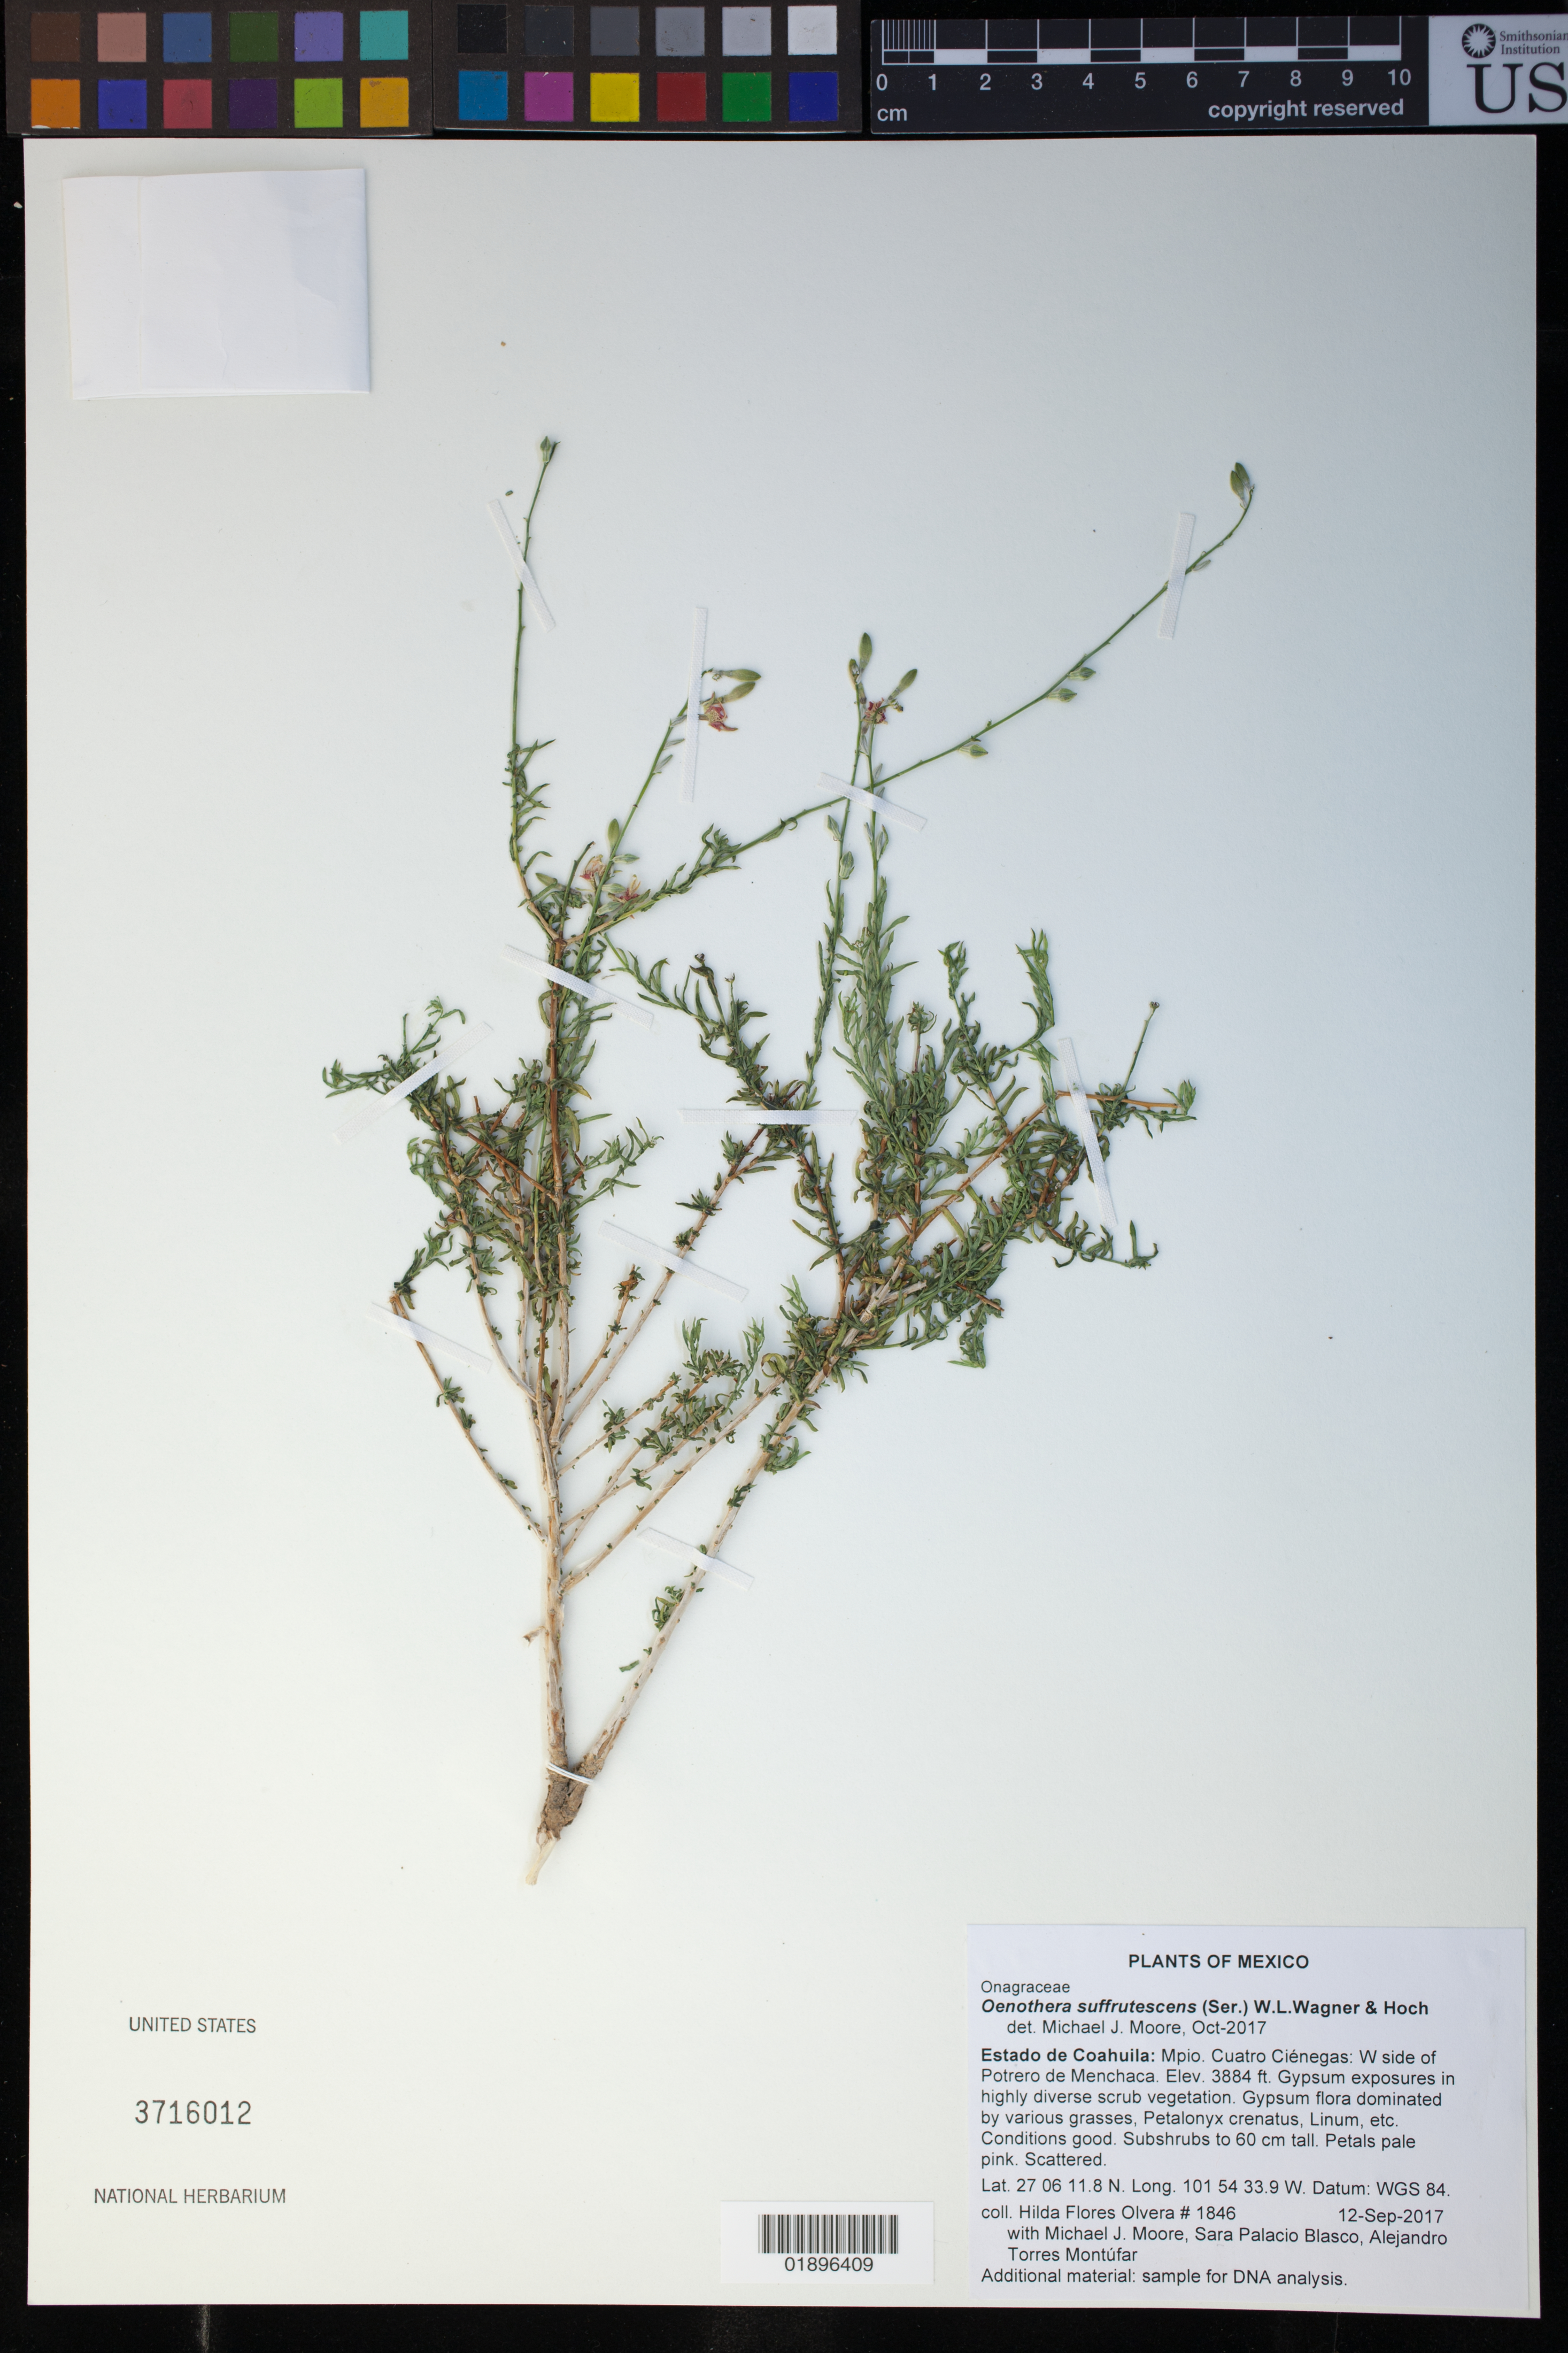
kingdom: Plantae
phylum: Tracheophyta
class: Magnoliopsida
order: Myrtales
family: Onagraceae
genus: Oenothera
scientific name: Oenothera suffrutescens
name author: (Ser.) W.L. Wagner & Hoch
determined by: Moore, M. J., Associate Professor (OC), Oberlin College (UNITED STATES)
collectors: H. Flores Olvera, M. J. Moore, S. Palacio Blasco & A. Torres-M.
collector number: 1846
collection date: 2017-09-12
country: Mexico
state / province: Coahuila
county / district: Cuatro Ciénegas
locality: W side of Potrero de Menchaca.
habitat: Gypsum exposures in highly diverse scrub vegetation.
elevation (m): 1184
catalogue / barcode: US 3716012